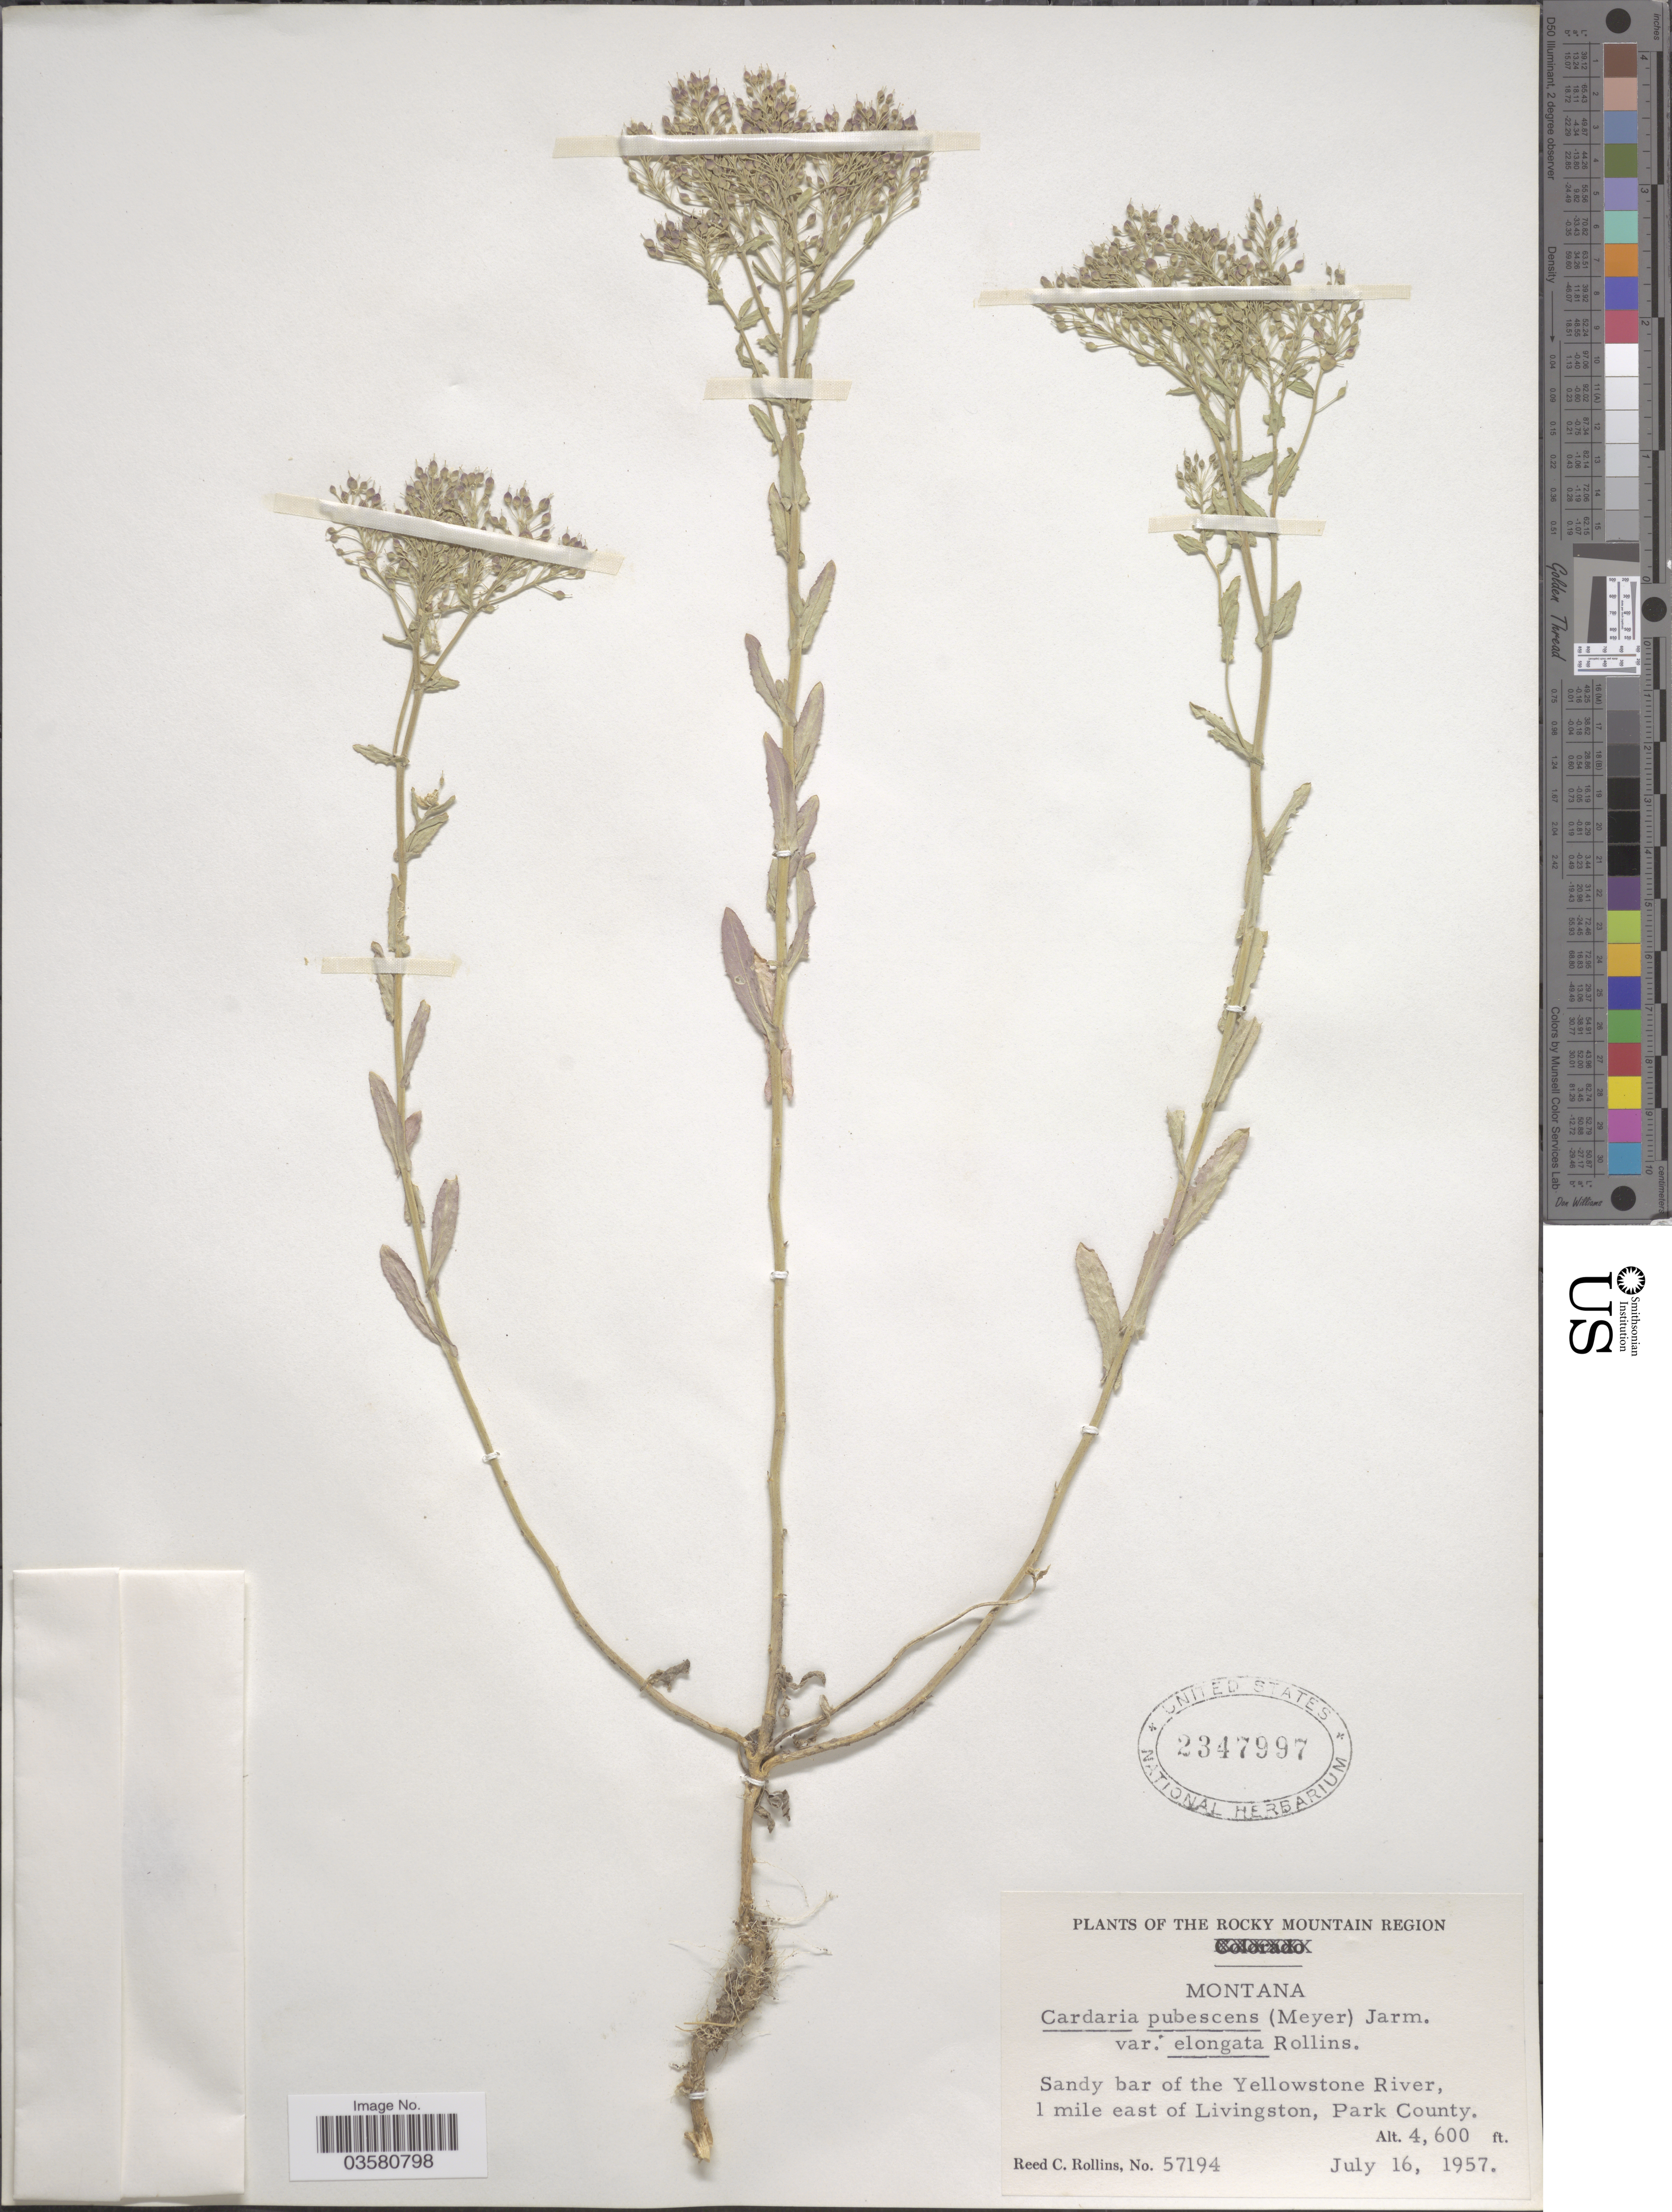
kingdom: Plantae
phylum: Tracheophyta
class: Magnoliopsida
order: Brassicales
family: Brassicaceae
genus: Lepidium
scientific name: Lepidium appelianum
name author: Al-Shehbaz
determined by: Strong, M. T., (US), Smithsonian Institution - National Museum of Natural History (UNITED STATES)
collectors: R. C. Rollins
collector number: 57194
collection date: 1957-07-16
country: United States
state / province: Montana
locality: The Rocky Mountain Region. Sandy bar of the Yellowstone River, 1 mile east of Livingston, Park County.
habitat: sandy bar of river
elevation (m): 1402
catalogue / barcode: US 2347997